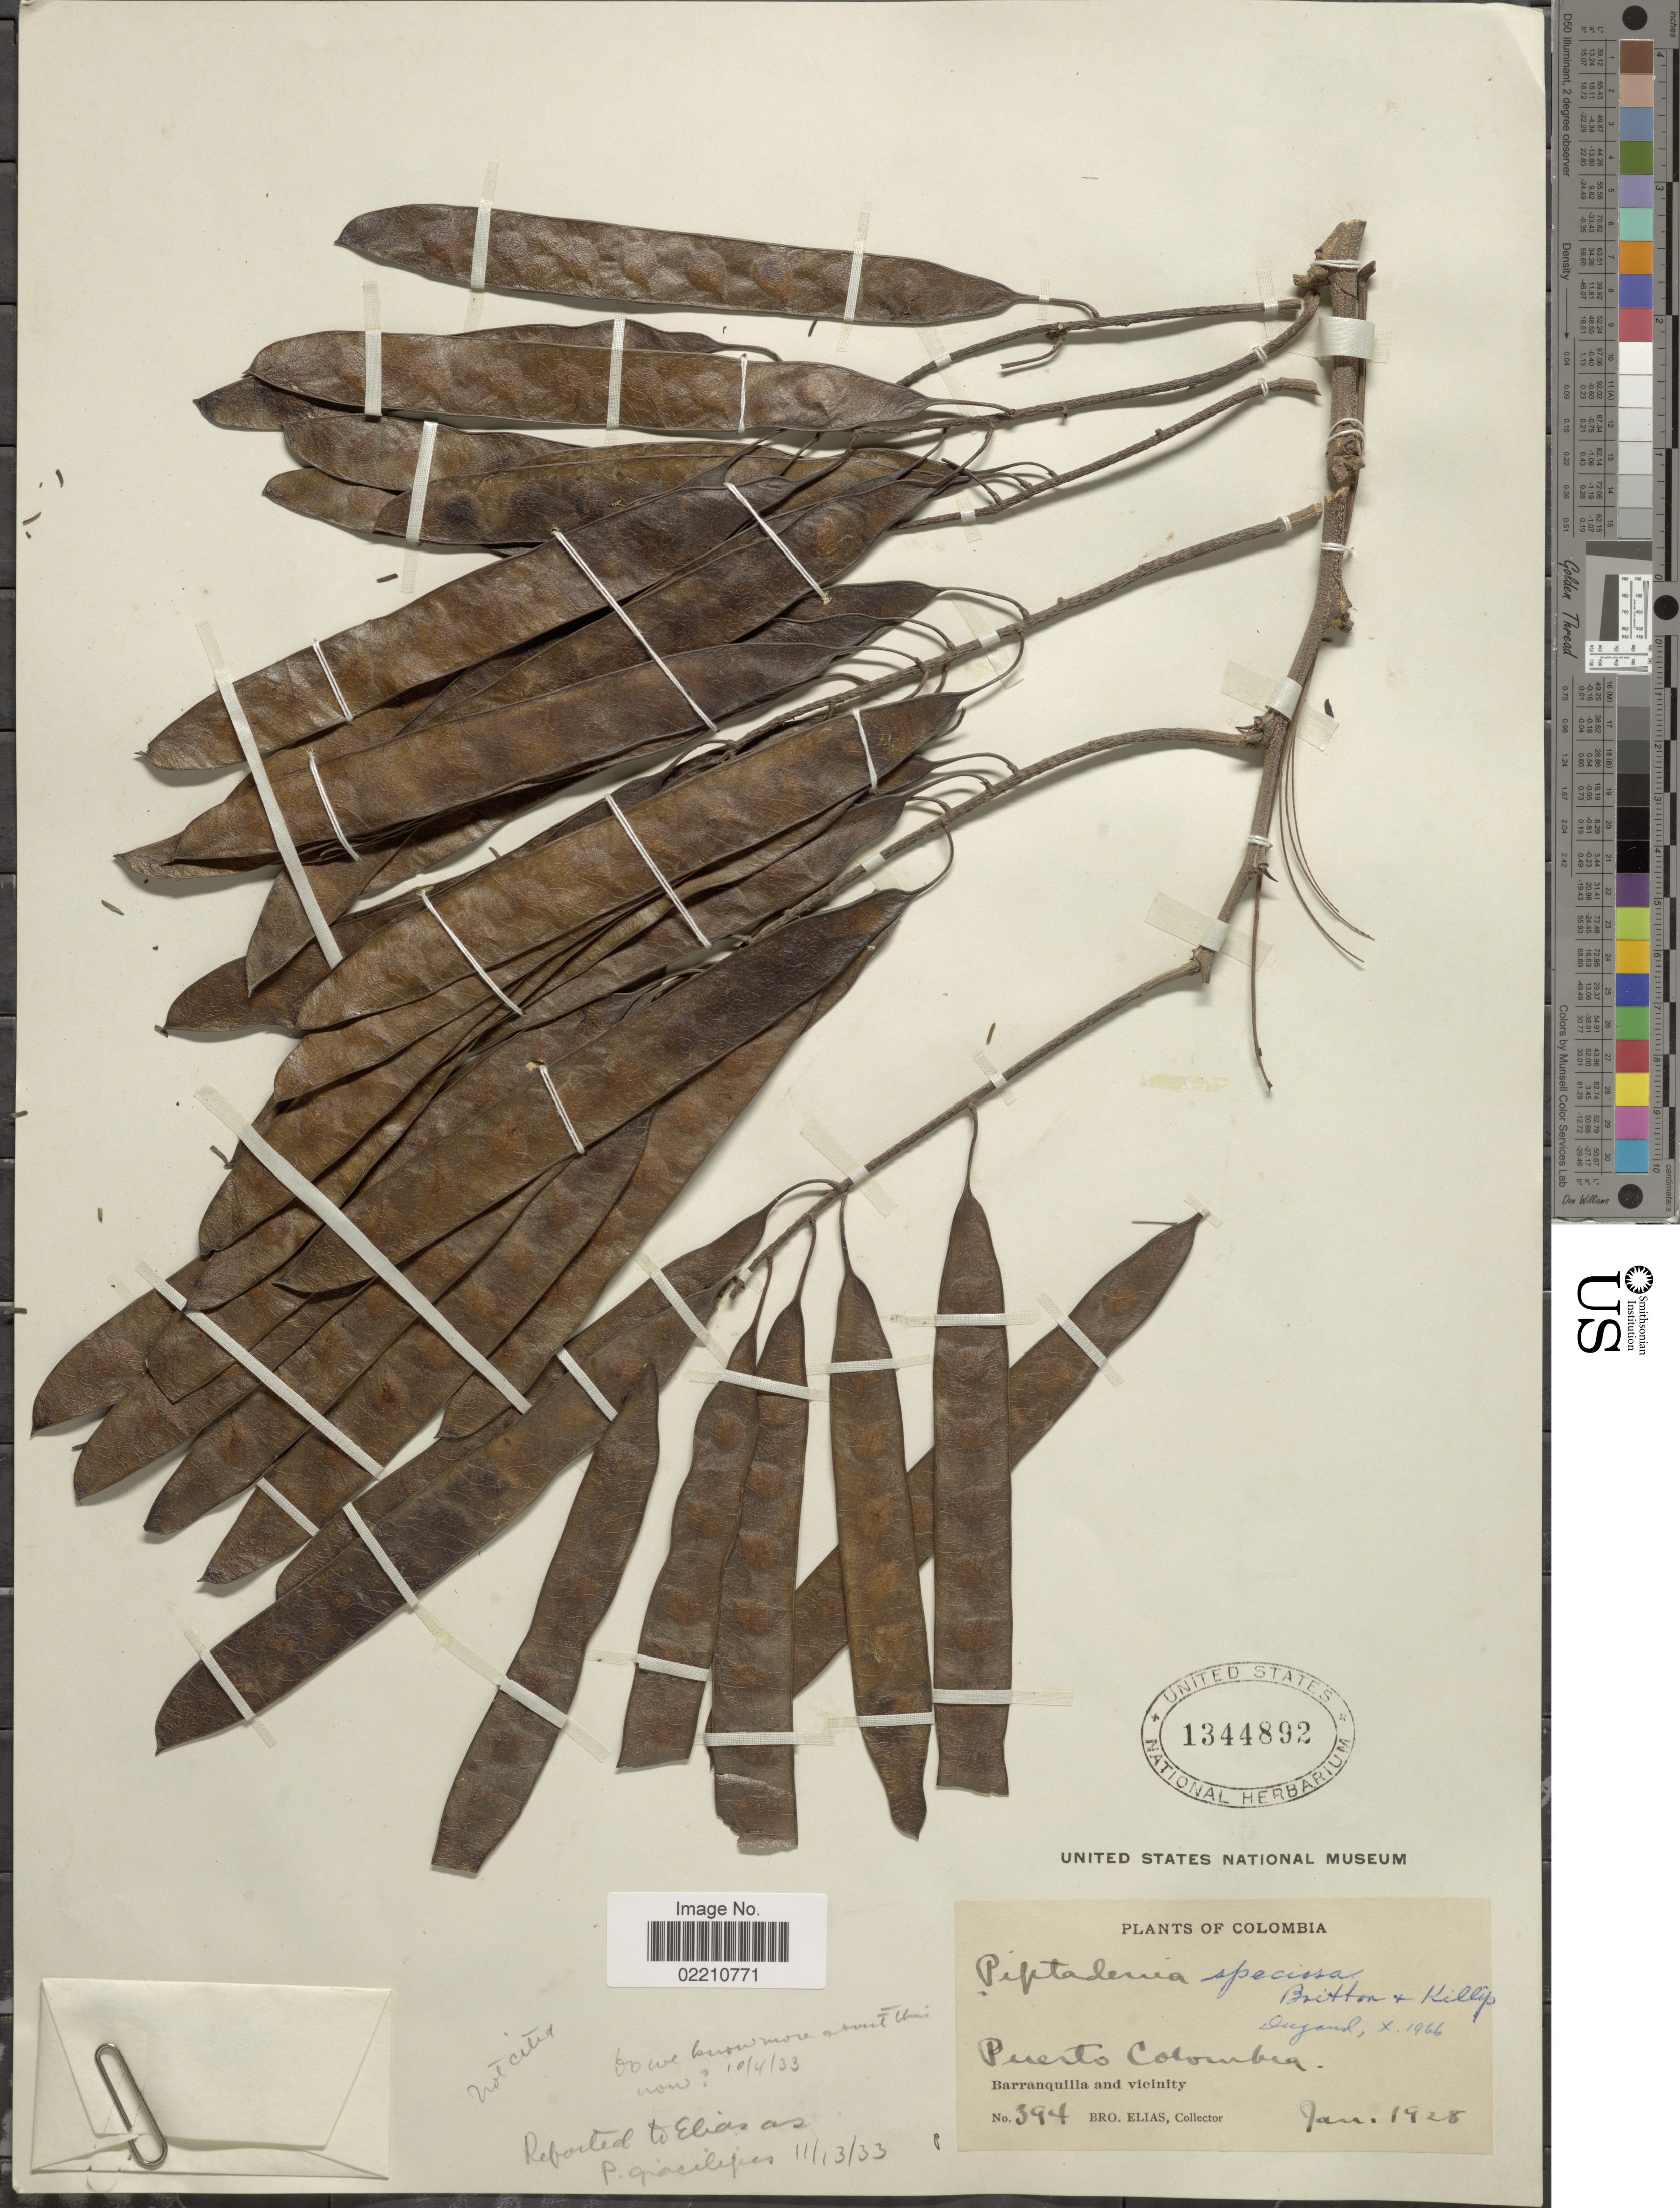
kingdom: Plantae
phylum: Tracheophyta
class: Magnoliopsida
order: Fabales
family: Fabaceae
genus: Lachesiodendron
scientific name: Lachesiodendron viridiflorum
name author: (Kunth) P.G. Ribeiro et al.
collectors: Bro. Elias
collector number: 394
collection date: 1928-01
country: Colombia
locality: Puerto Colombia, Barranquilla and vicinity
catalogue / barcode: US 1344892